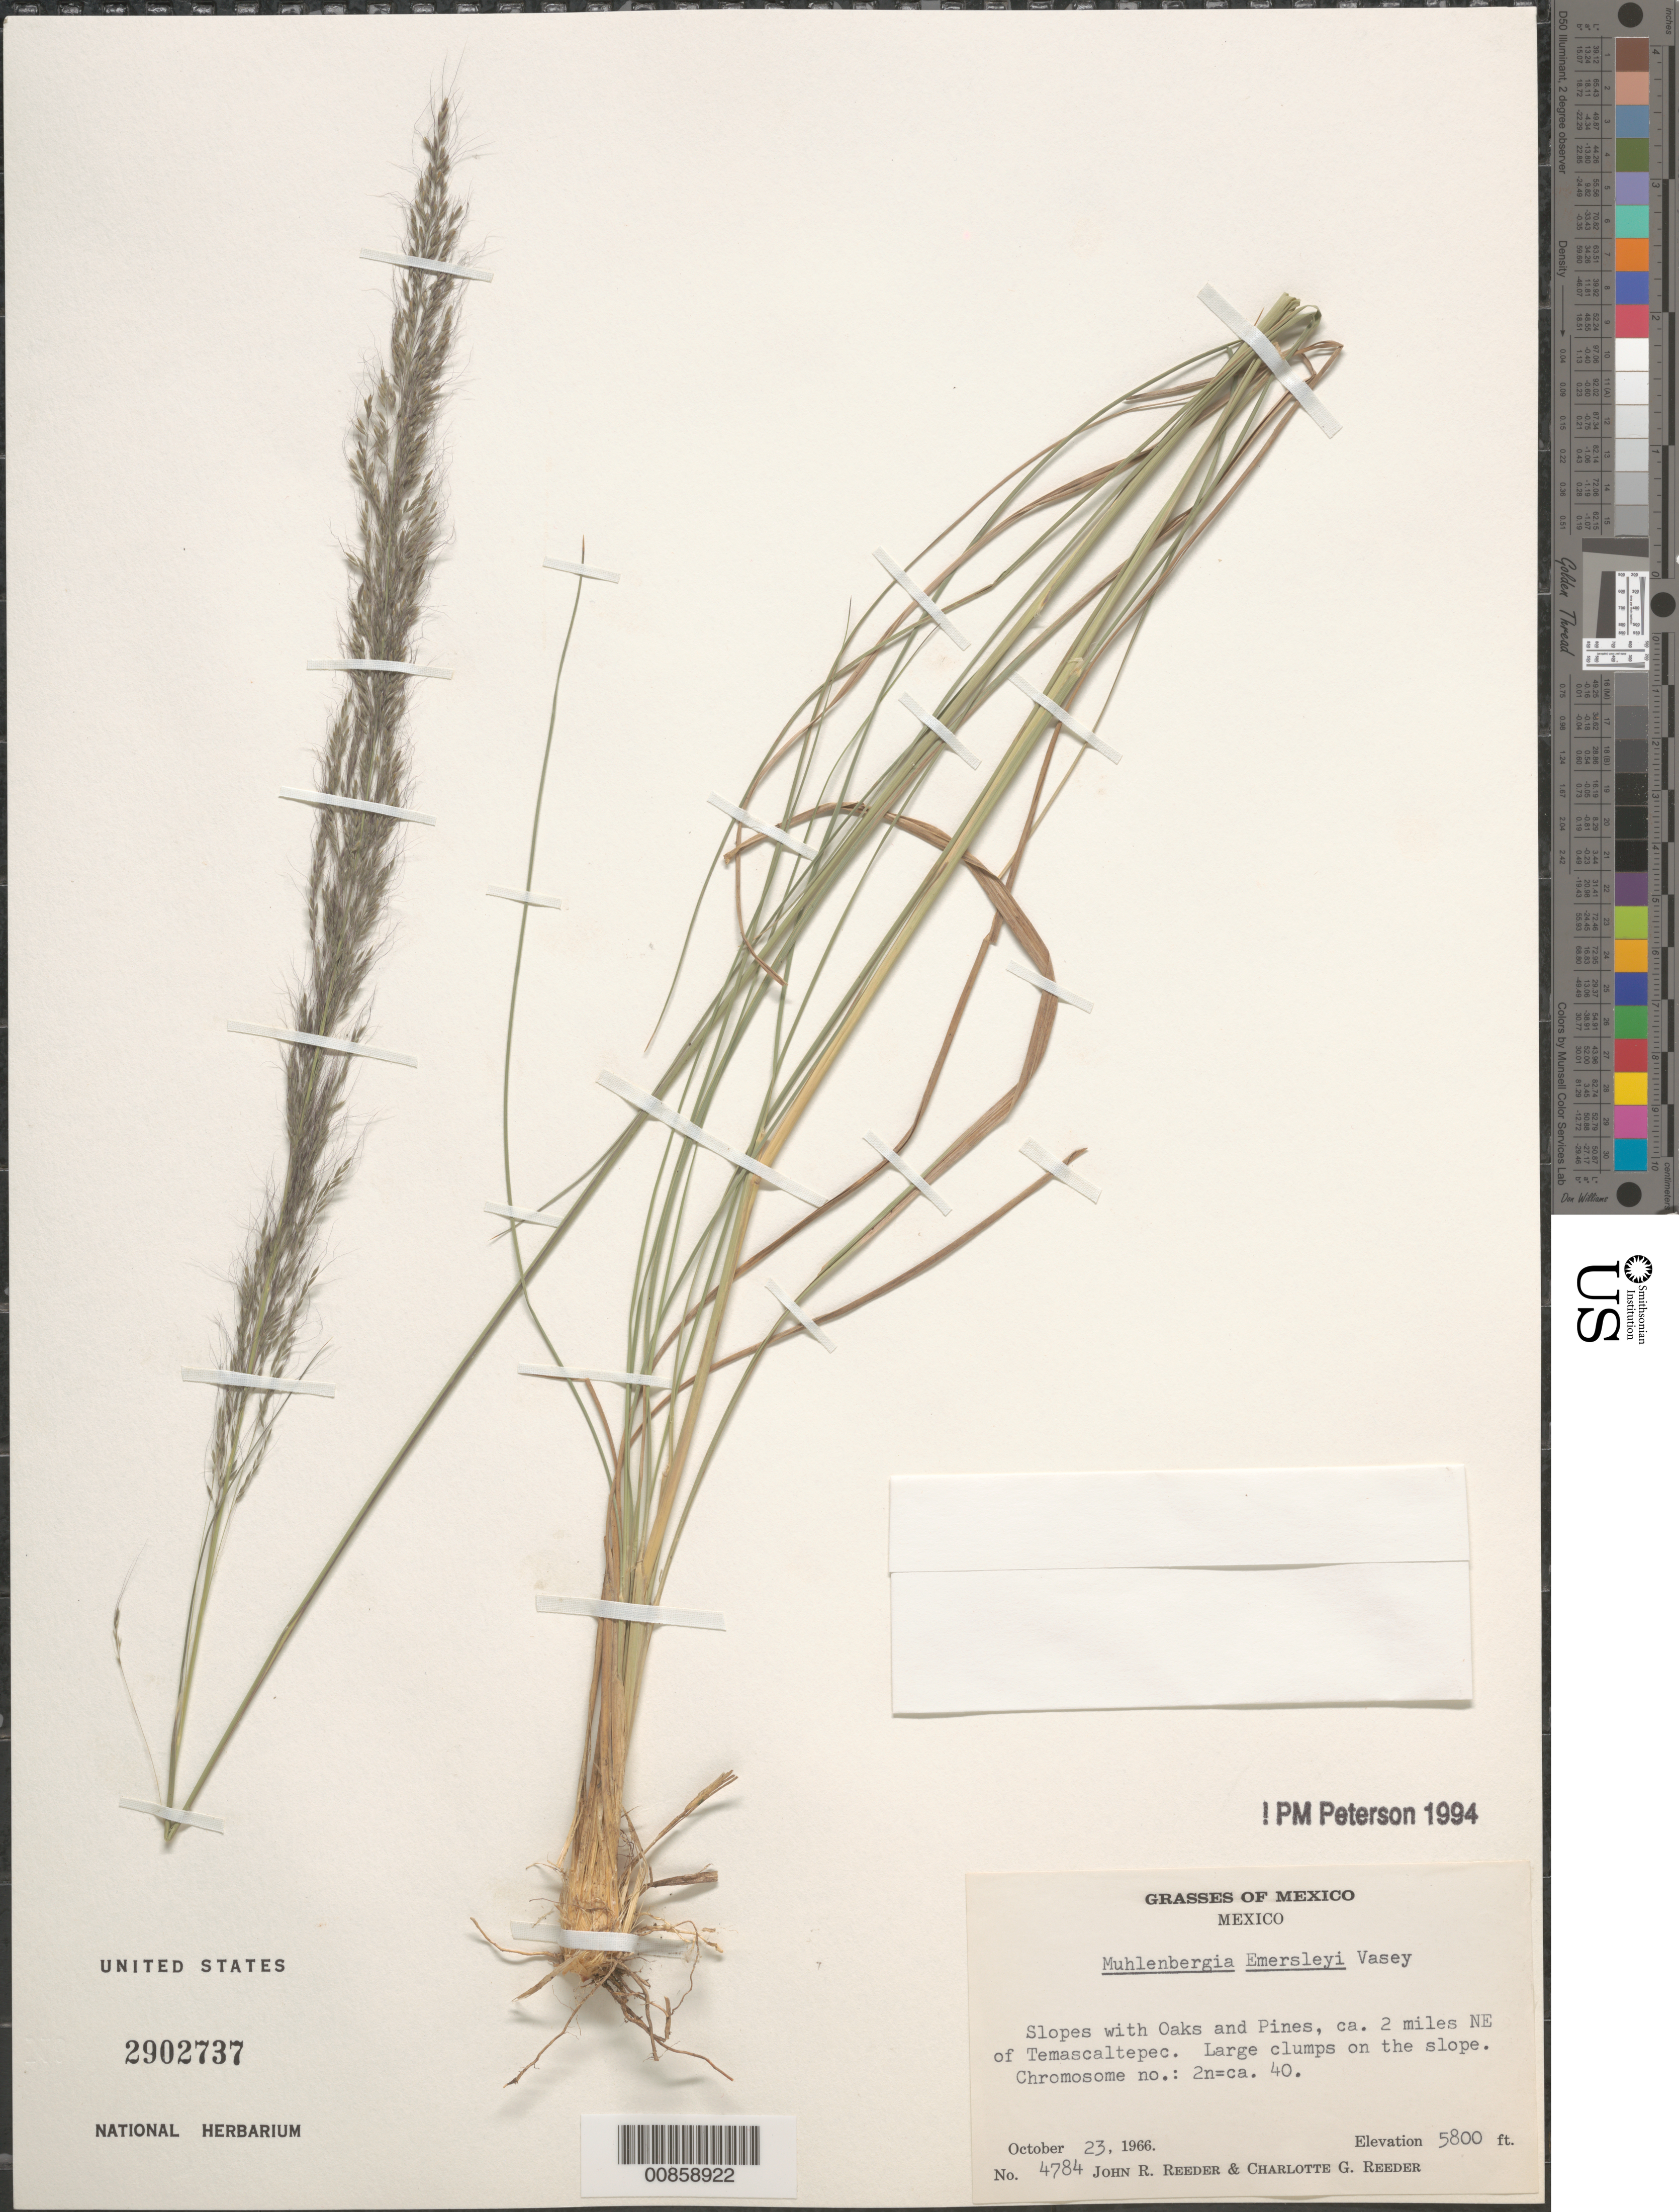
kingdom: Plantae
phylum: Tracheophyta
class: Liliopsida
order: Poales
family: Poaceae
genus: Muhlenbergia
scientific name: Muhlenbergia emersleyi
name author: Vasey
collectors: J. R. Reeder & C. G. Reeder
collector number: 4784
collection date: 1966-10-23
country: Mexico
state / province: México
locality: Slopes with oaks and Pines, ca. 2 miles NE of Temascaltepec.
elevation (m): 1768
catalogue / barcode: US 2902737